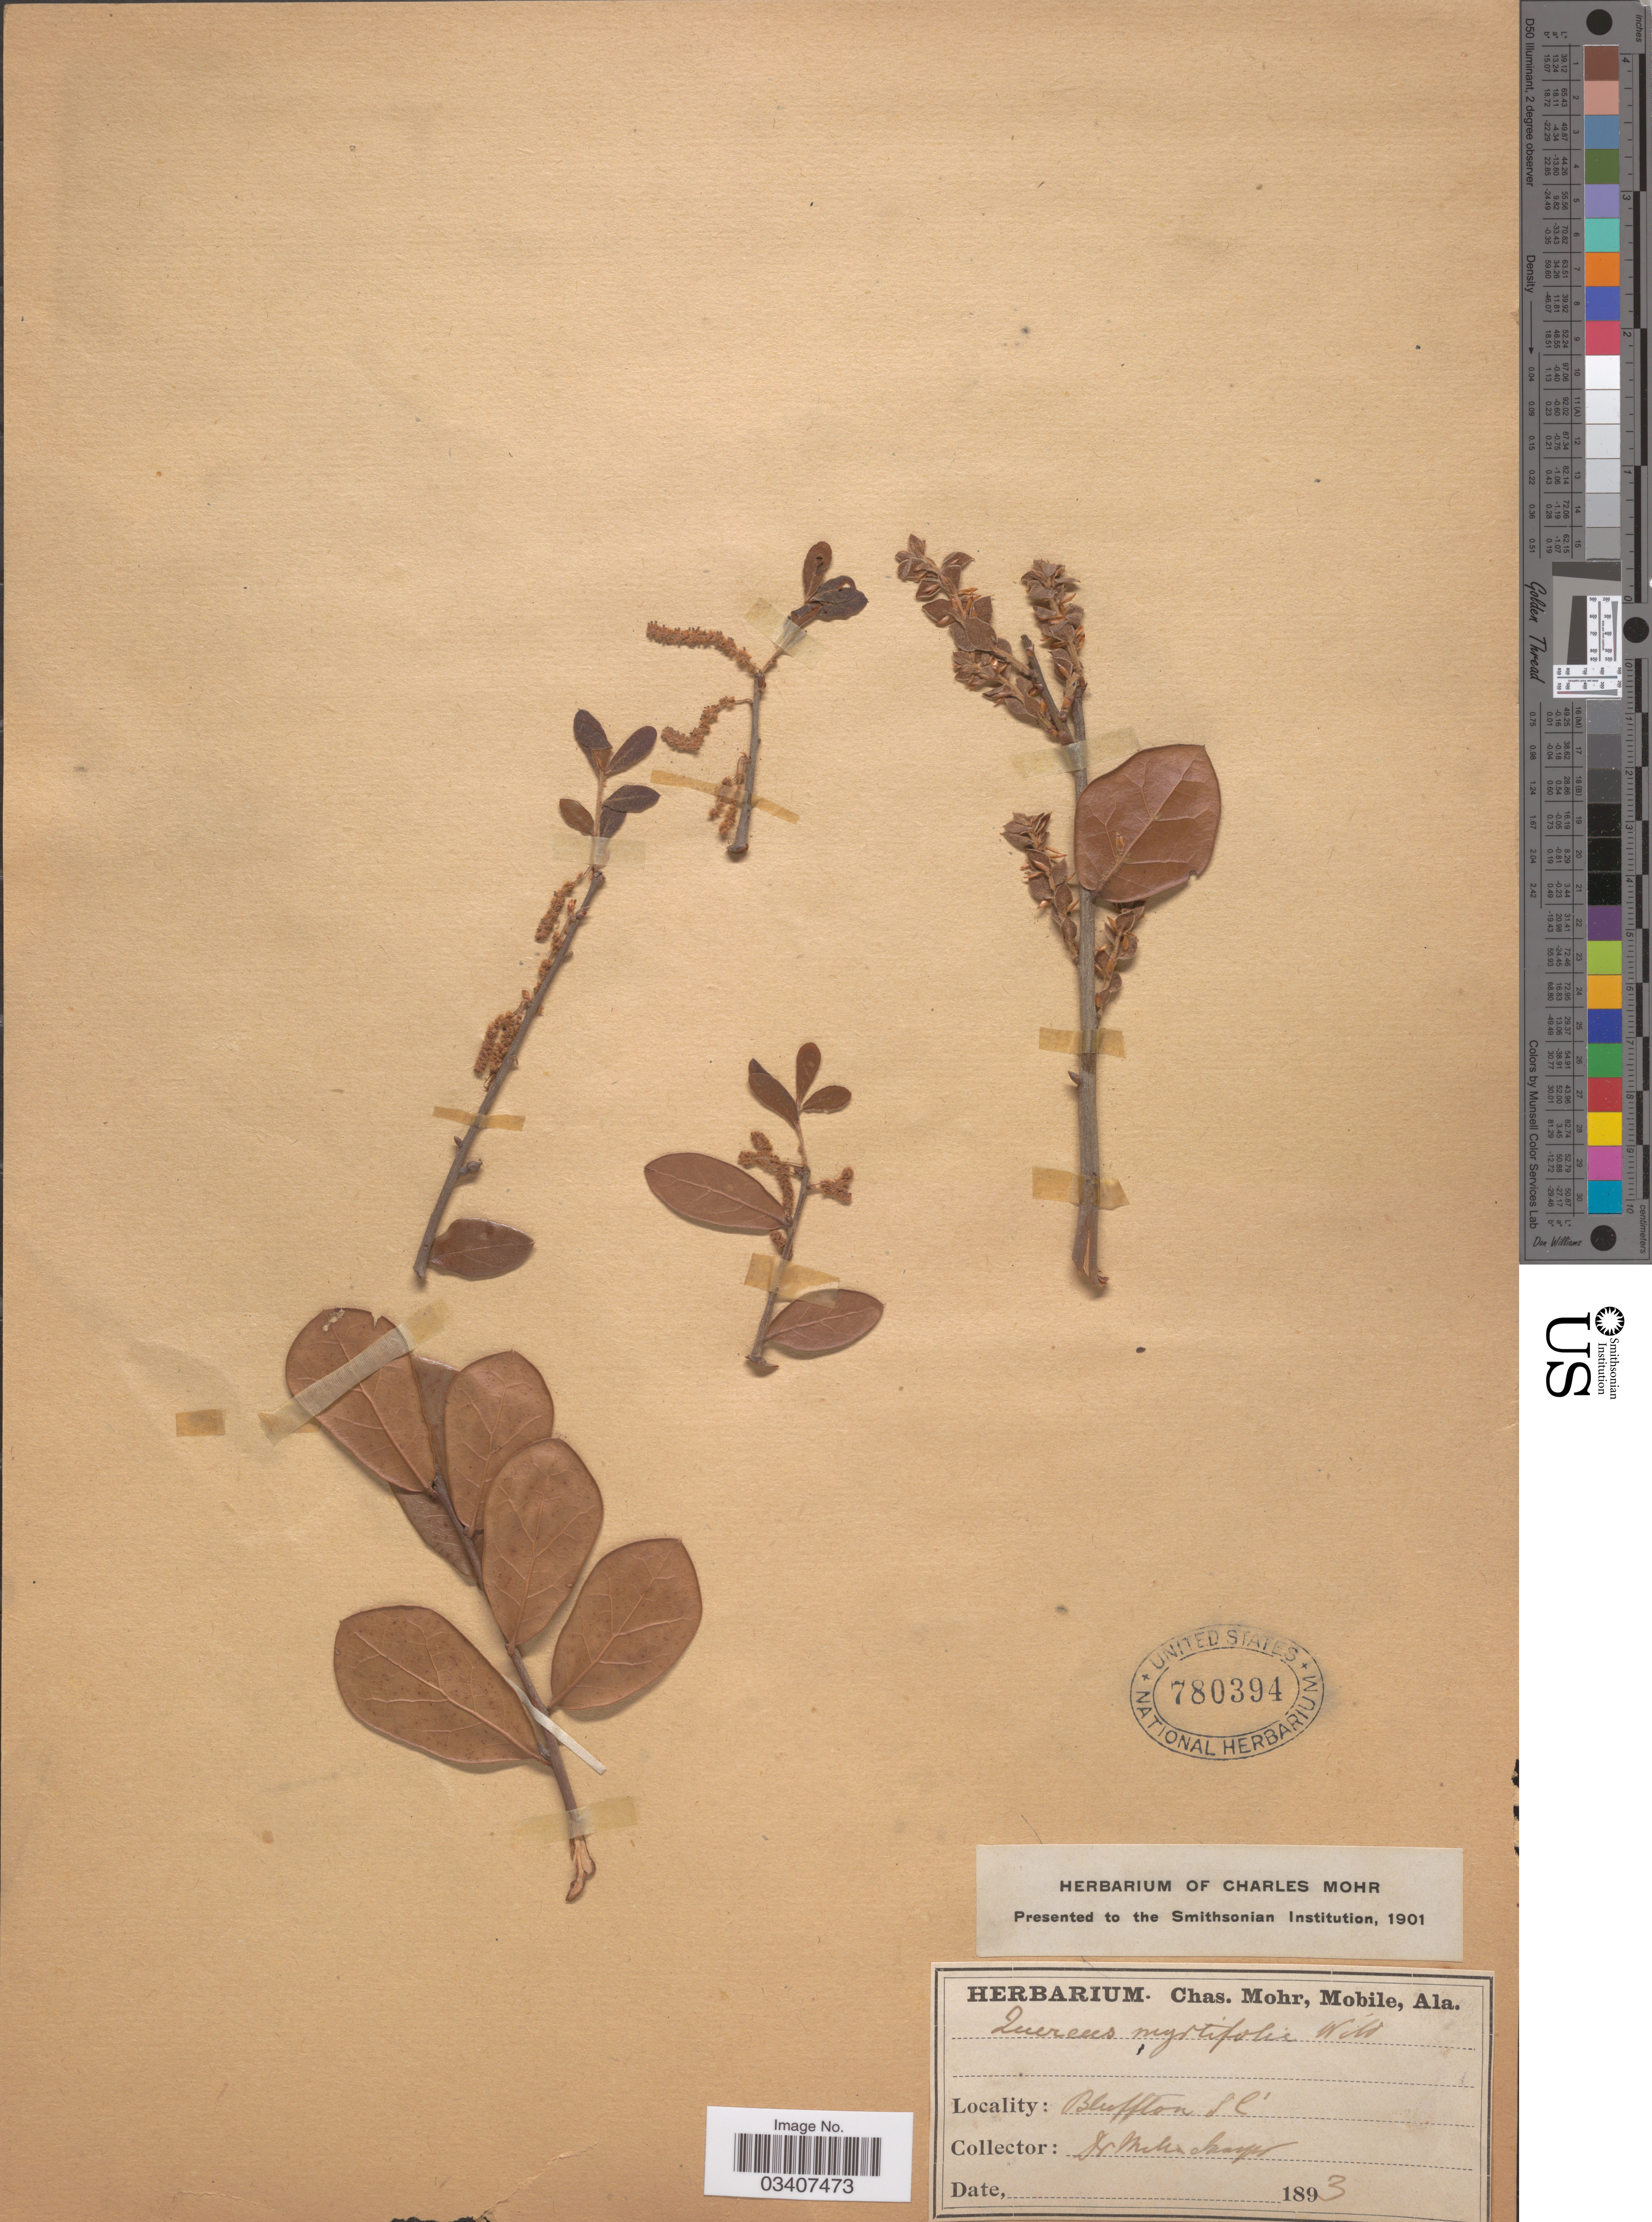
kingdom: Plantae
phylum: Tracheophyta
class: Magnoliopsida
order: Fagales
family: Fagaceae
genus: Quercus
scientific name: Quercus myrtifolia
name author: Willd.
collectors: -. Mellichamp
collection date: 1893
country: United States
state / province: South Carolina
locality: Bluffton.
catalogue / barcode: US 780394